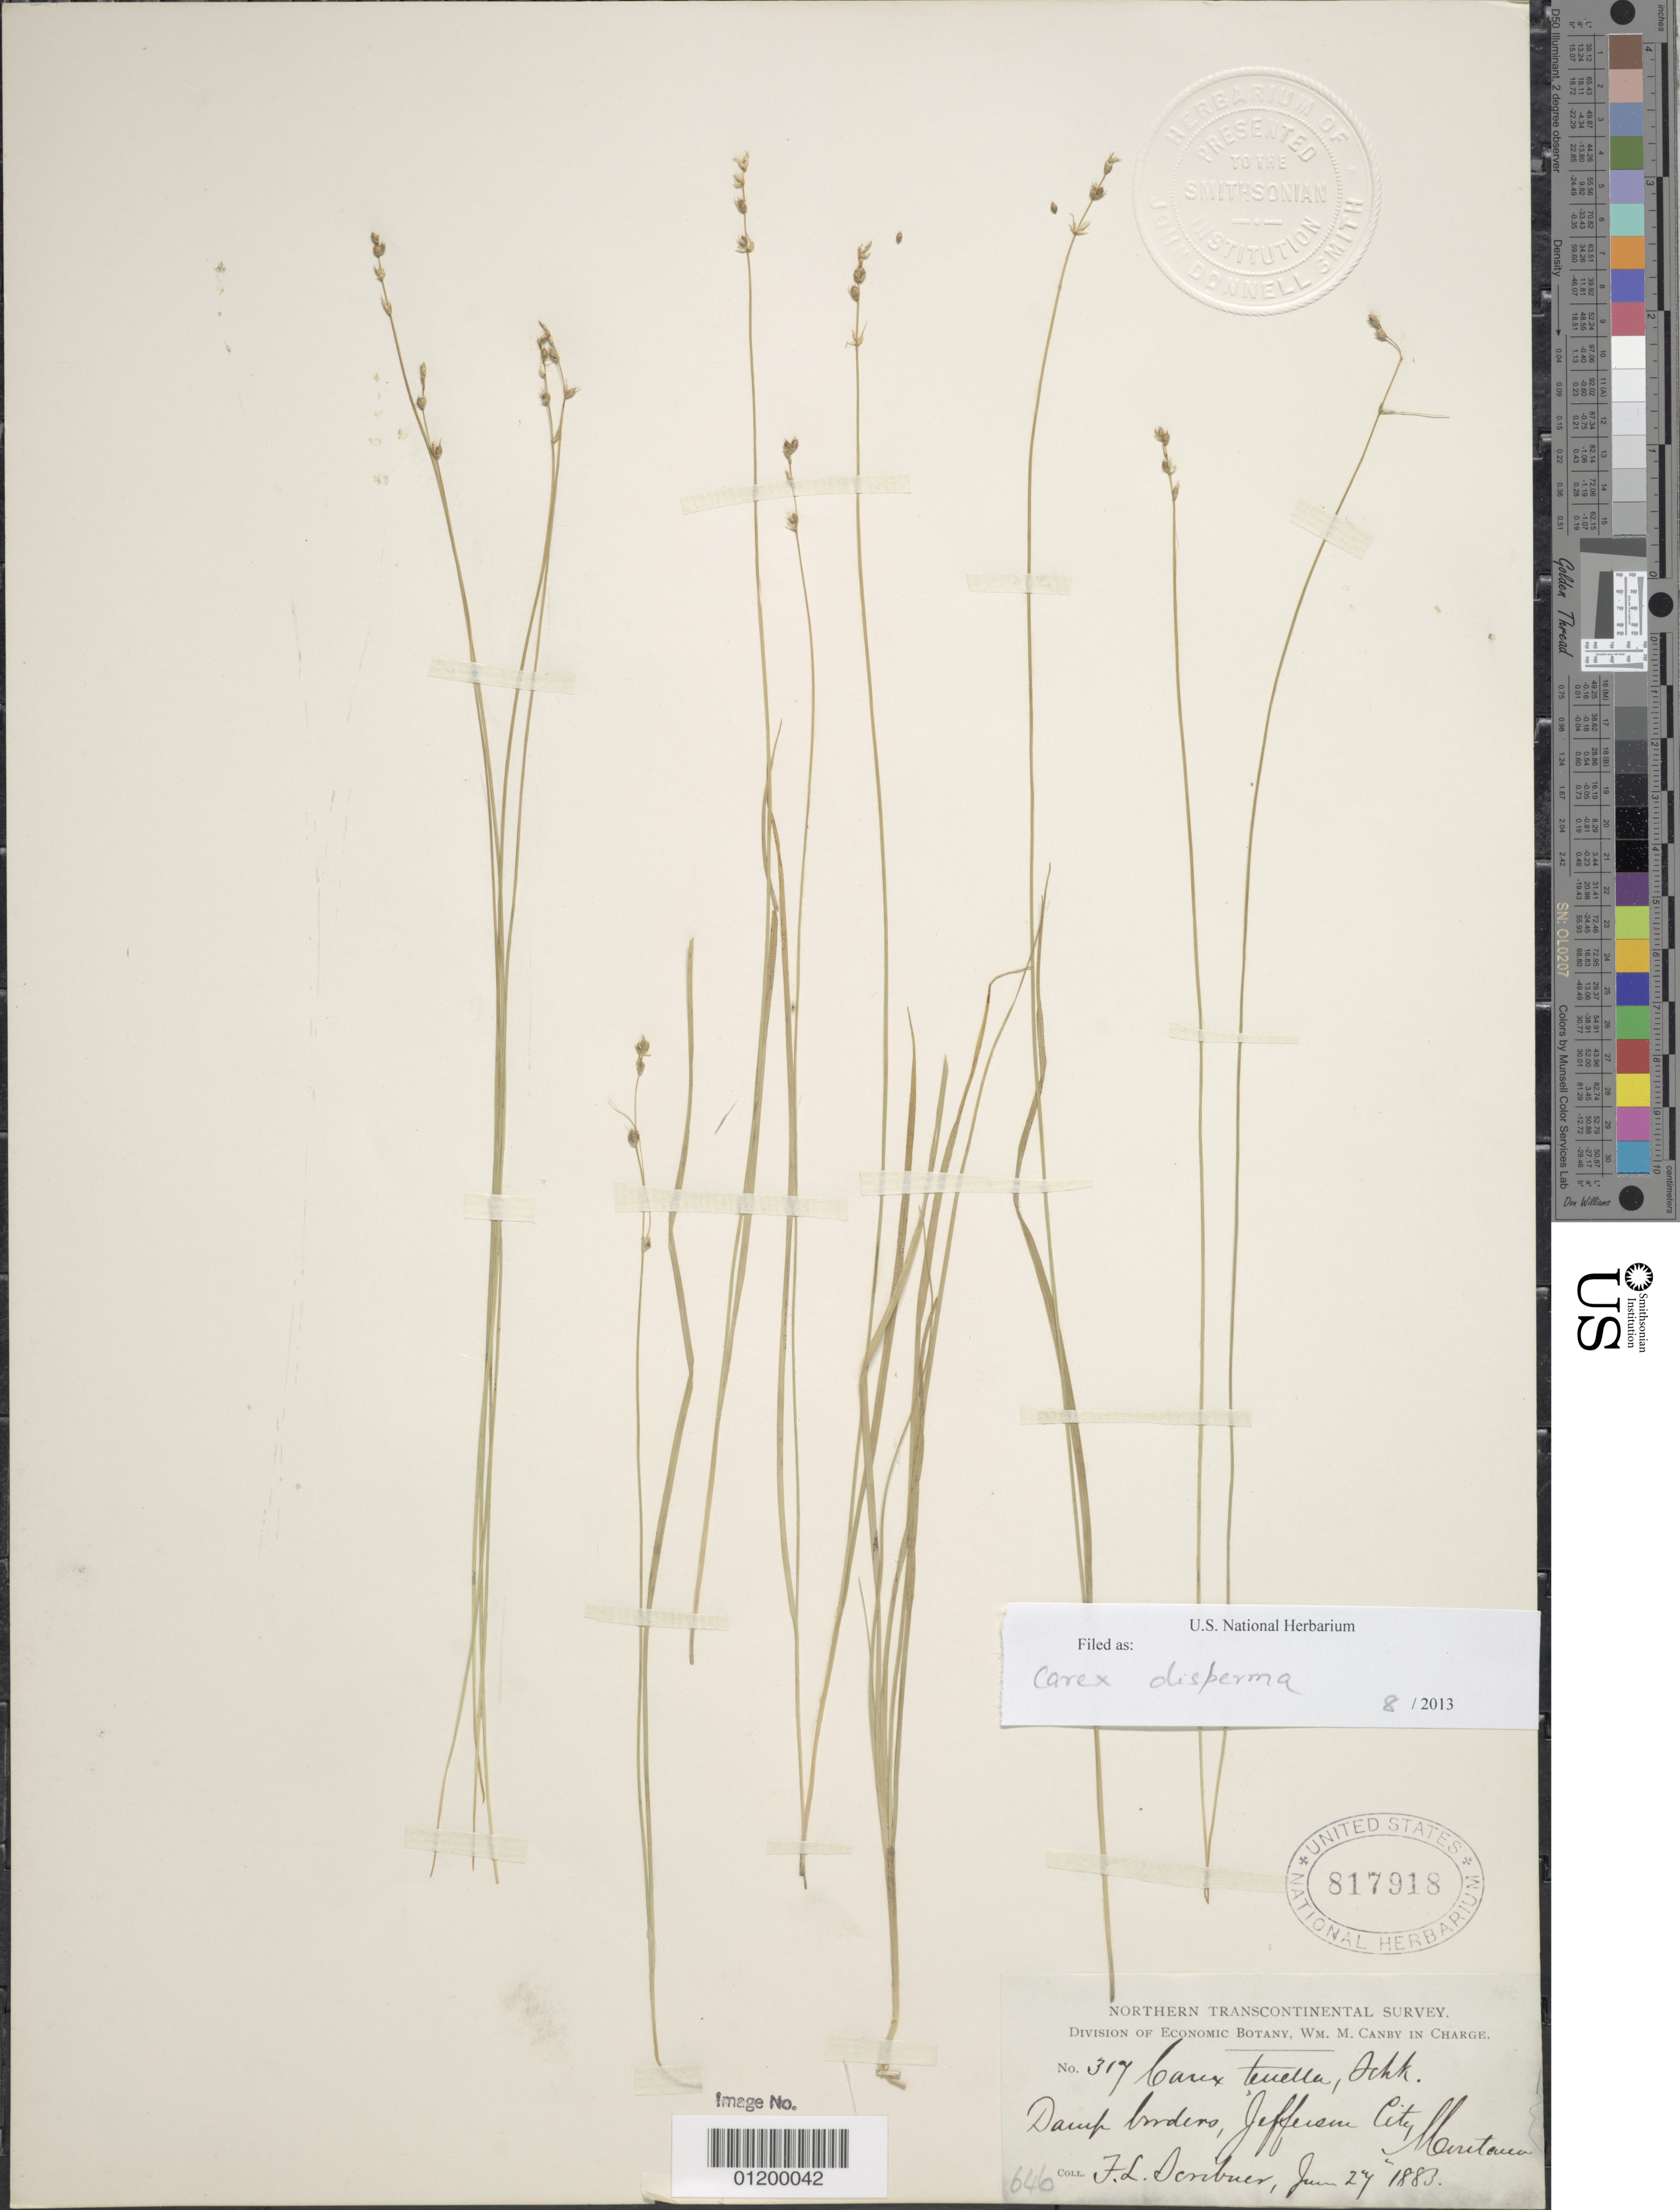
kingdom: Plantae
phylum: Tracheophyta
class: Liliopsida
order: Poales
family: Cyperaceae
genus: Carex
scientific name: Carex disperma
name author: Dewey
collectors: F. L. Scribner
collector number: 317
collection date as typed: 27 Jun 1883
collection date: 1883-06-27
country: United States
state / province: Montana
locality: Jefferson City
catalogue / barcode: US 817918